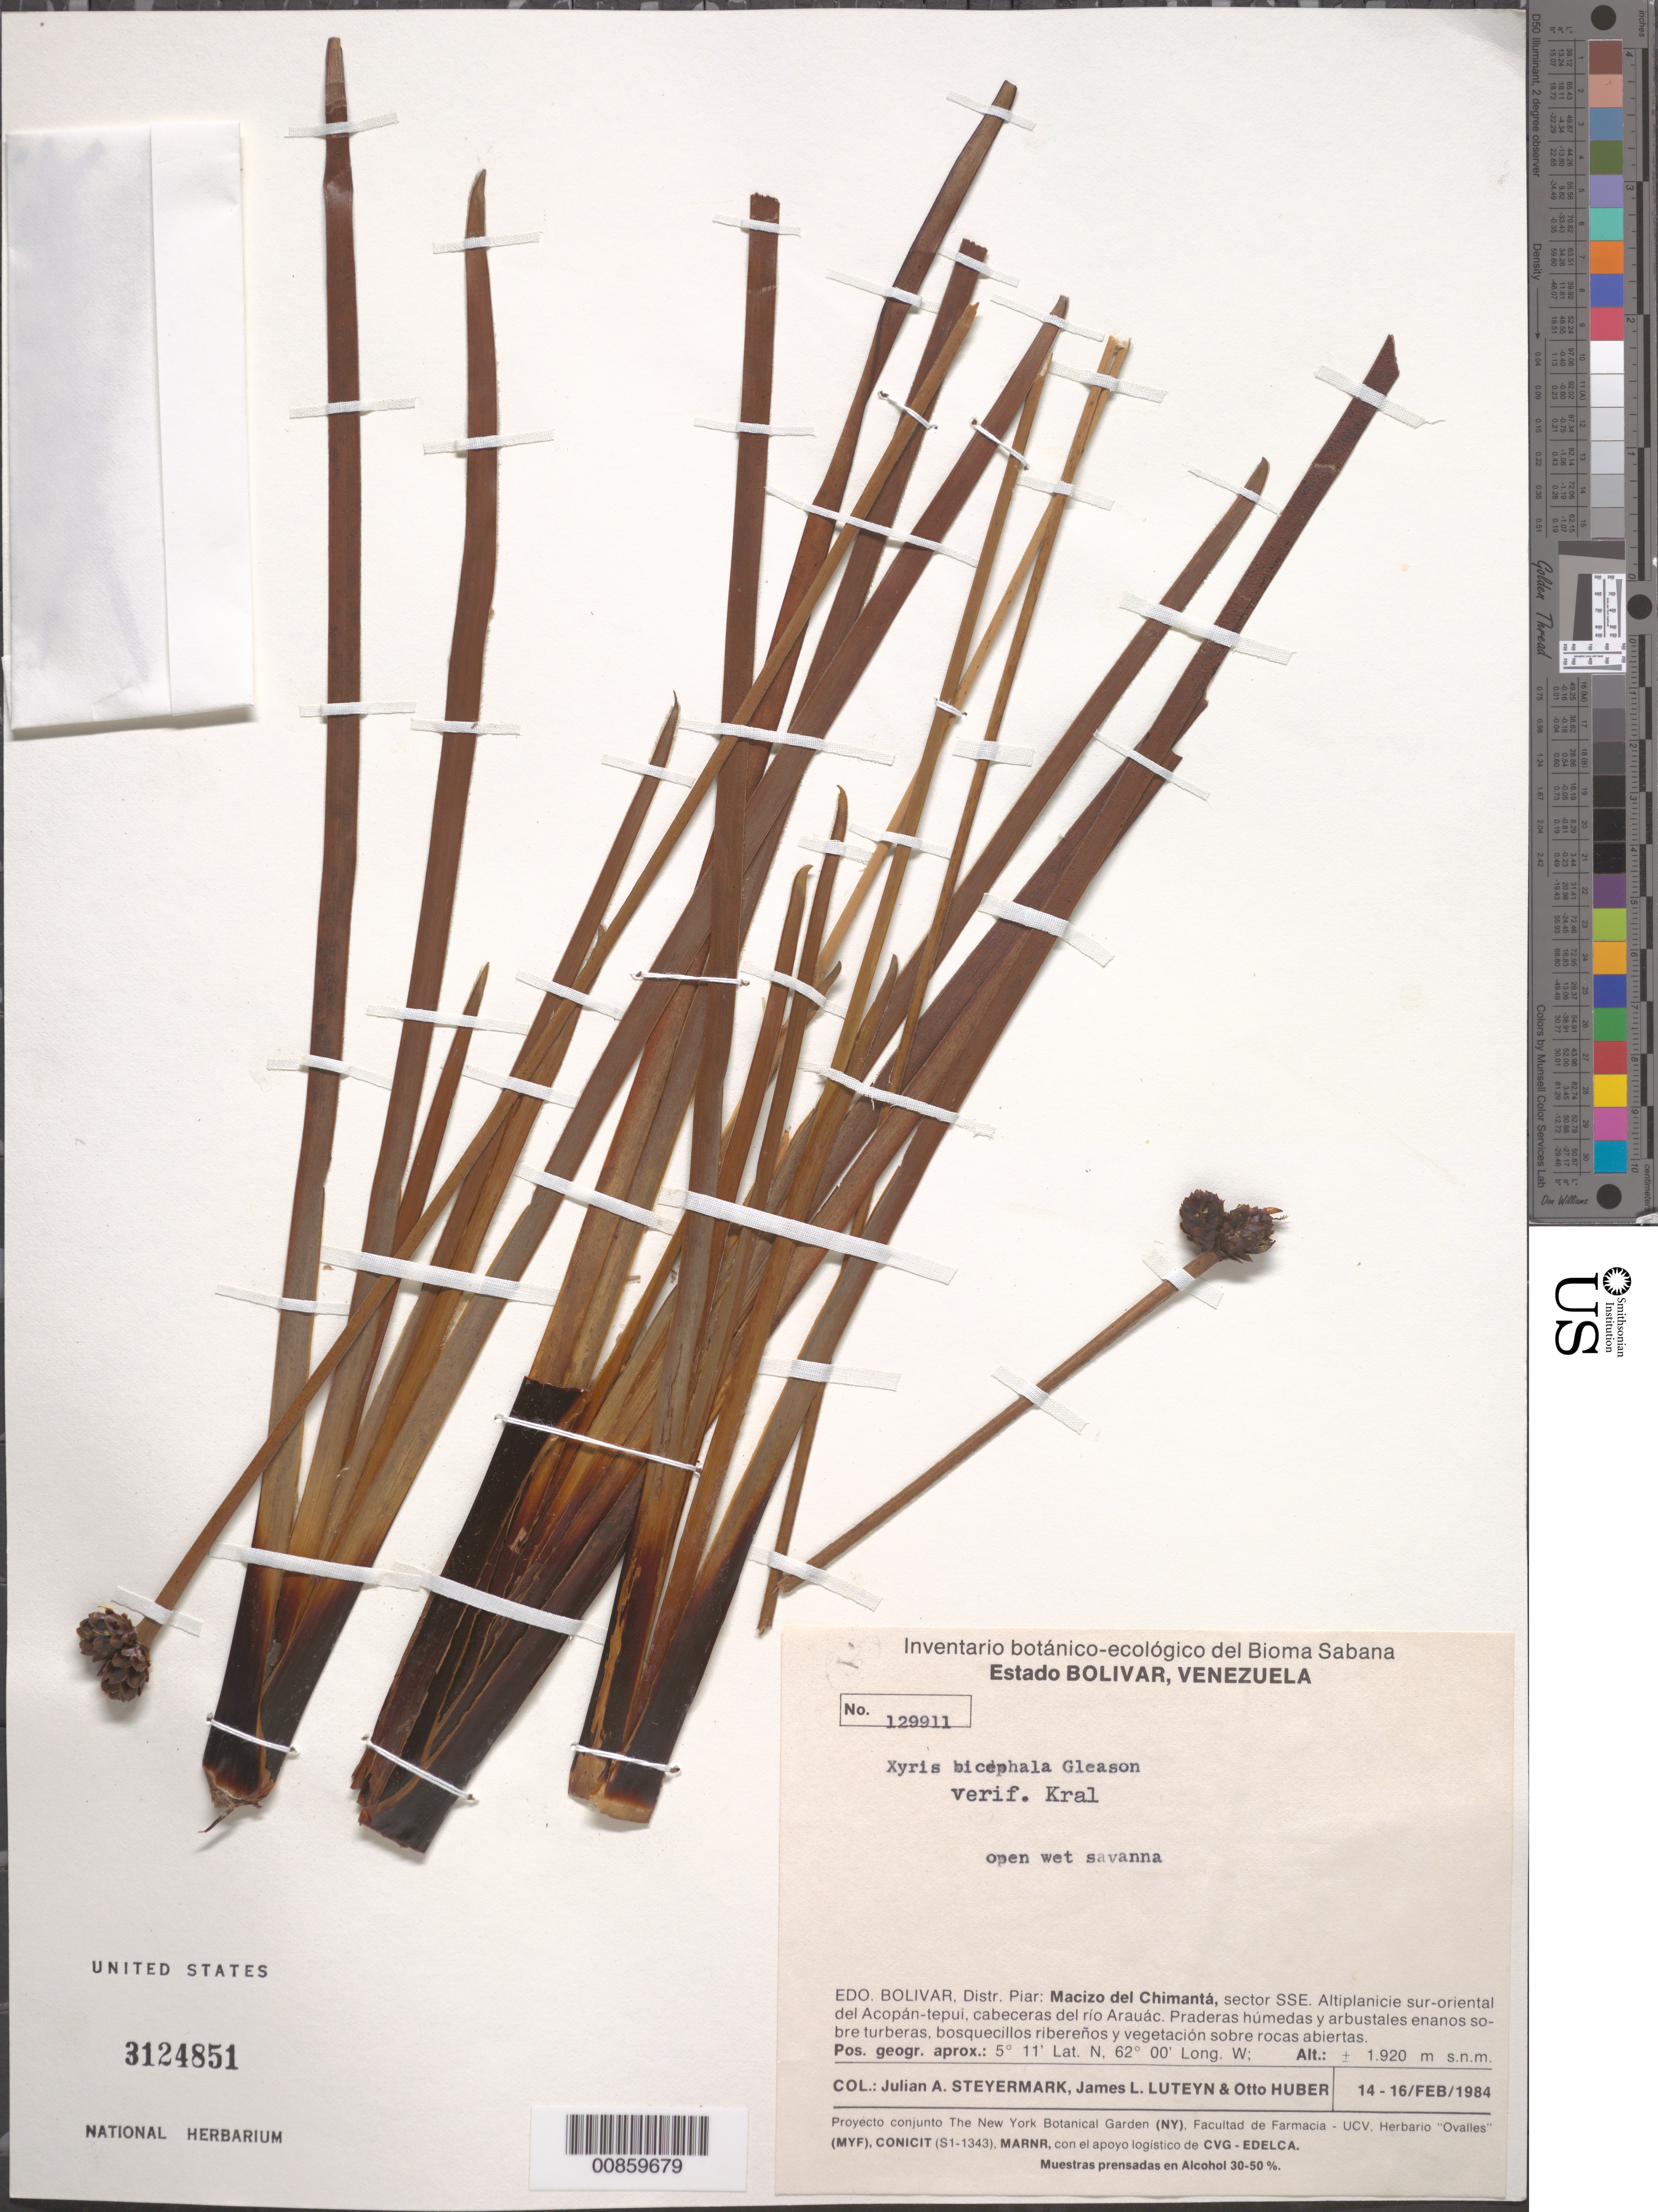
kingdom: Plantae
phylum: Tracheophyta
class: Liliopsida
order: Poales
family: Xyridaceae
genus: Xyris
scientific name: Xyris bicephala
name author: Gleason in Gleason & Killip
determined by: Kral, Robert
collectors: J. Steyermark, J. L. Luteyn & O. Huber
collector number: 129911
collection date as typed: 14-Feb-84 to 16-Feb-84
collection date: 1984-02-14/1984-02-16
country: Venezuela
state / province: Bolívar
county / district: Piar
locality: Macizo del Chimantá, sector SSE. Altiplanicie sur-oriental del Acopán-tepuí, cabeceras del río Arauác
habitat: Praderas húmedas y arbustales enanos sobre turberas, bosquecillos ribereños y vegetación sobre rocas abiertas; open wet savanna.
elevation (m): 1920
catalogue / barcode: US 3124851